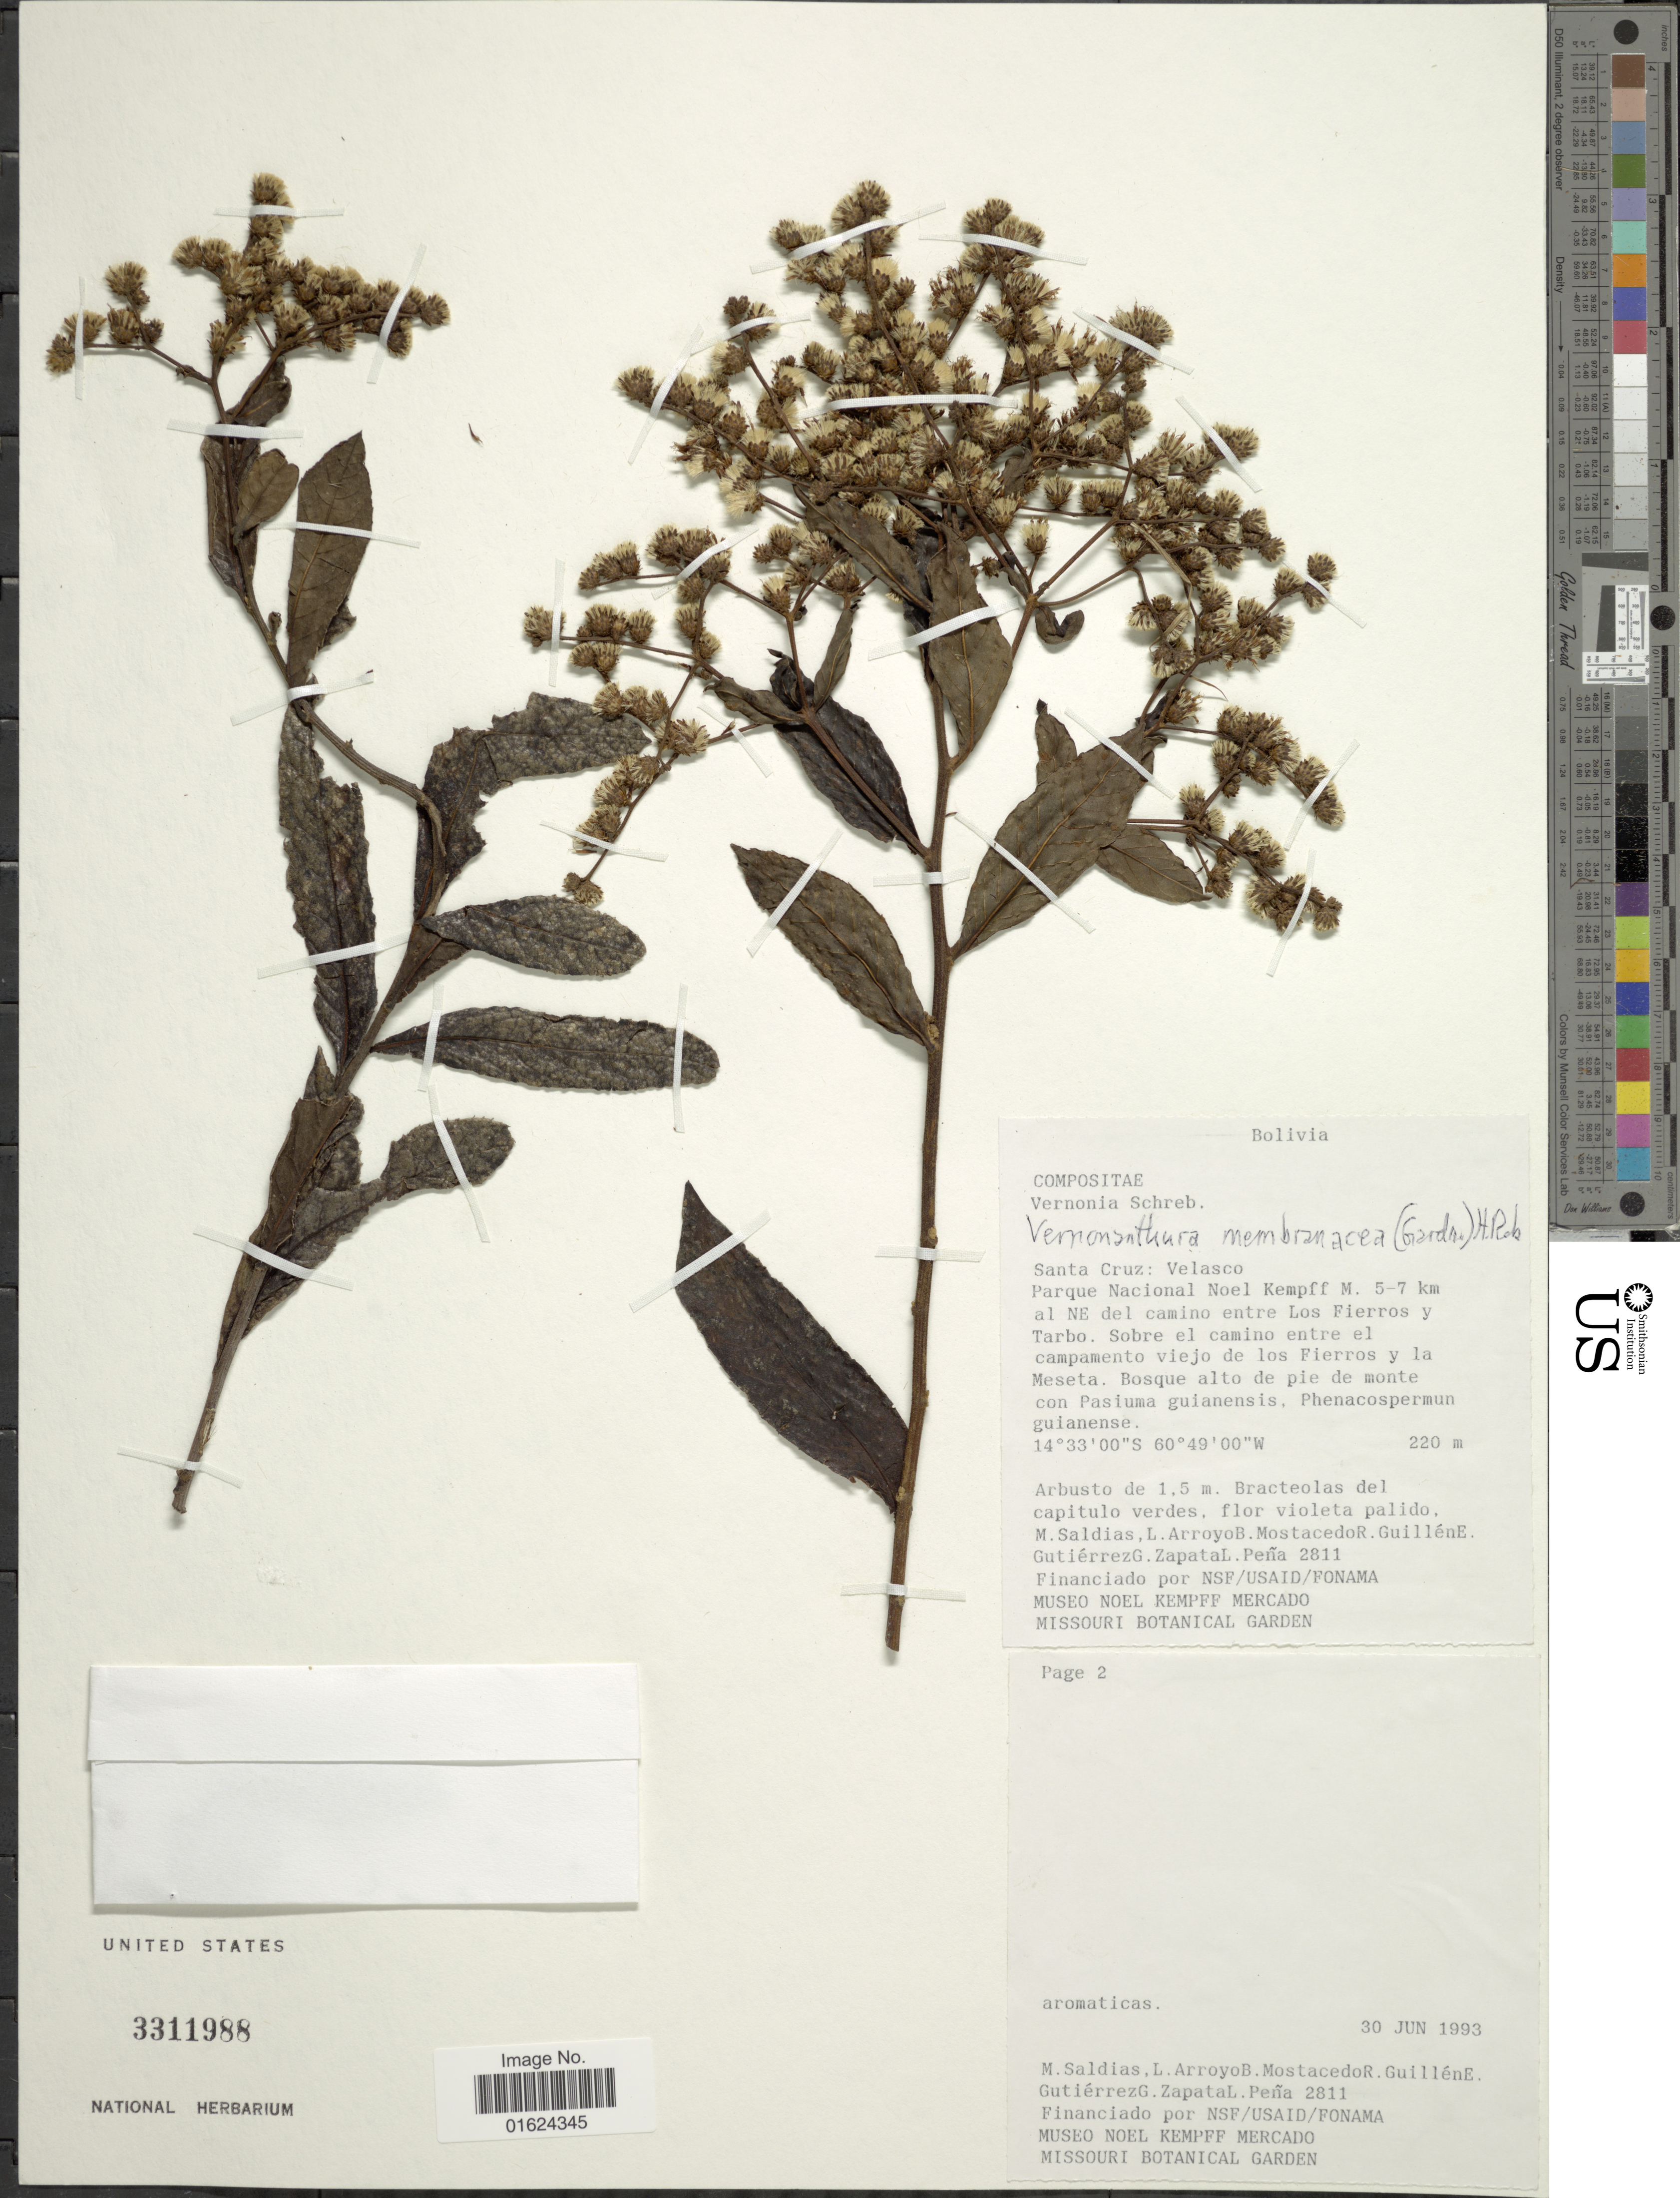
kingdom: Plantae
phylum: Tracheophyta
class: Magnoliopsida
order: Asterales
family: Asteraceae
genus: Vernonanthura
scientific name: Vernonanthura membranacea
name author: (Gardner) H. Rob.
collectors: M. Saldias, L. Arroyo, B. Mostacedo, R. Guillen & et al.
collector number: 2811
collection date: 1993-06-30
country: Bolivia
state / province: Santa Cruz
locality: Santa Cruz: Velasco, Parque Nacional Noel Kempff M. 5-7 km al NE del camino entre Los Fierros u Tarbo. Sobre el camino entre el campamento viejo de los Fierros y la Meseta.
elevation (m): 220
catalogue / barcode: US 3311988